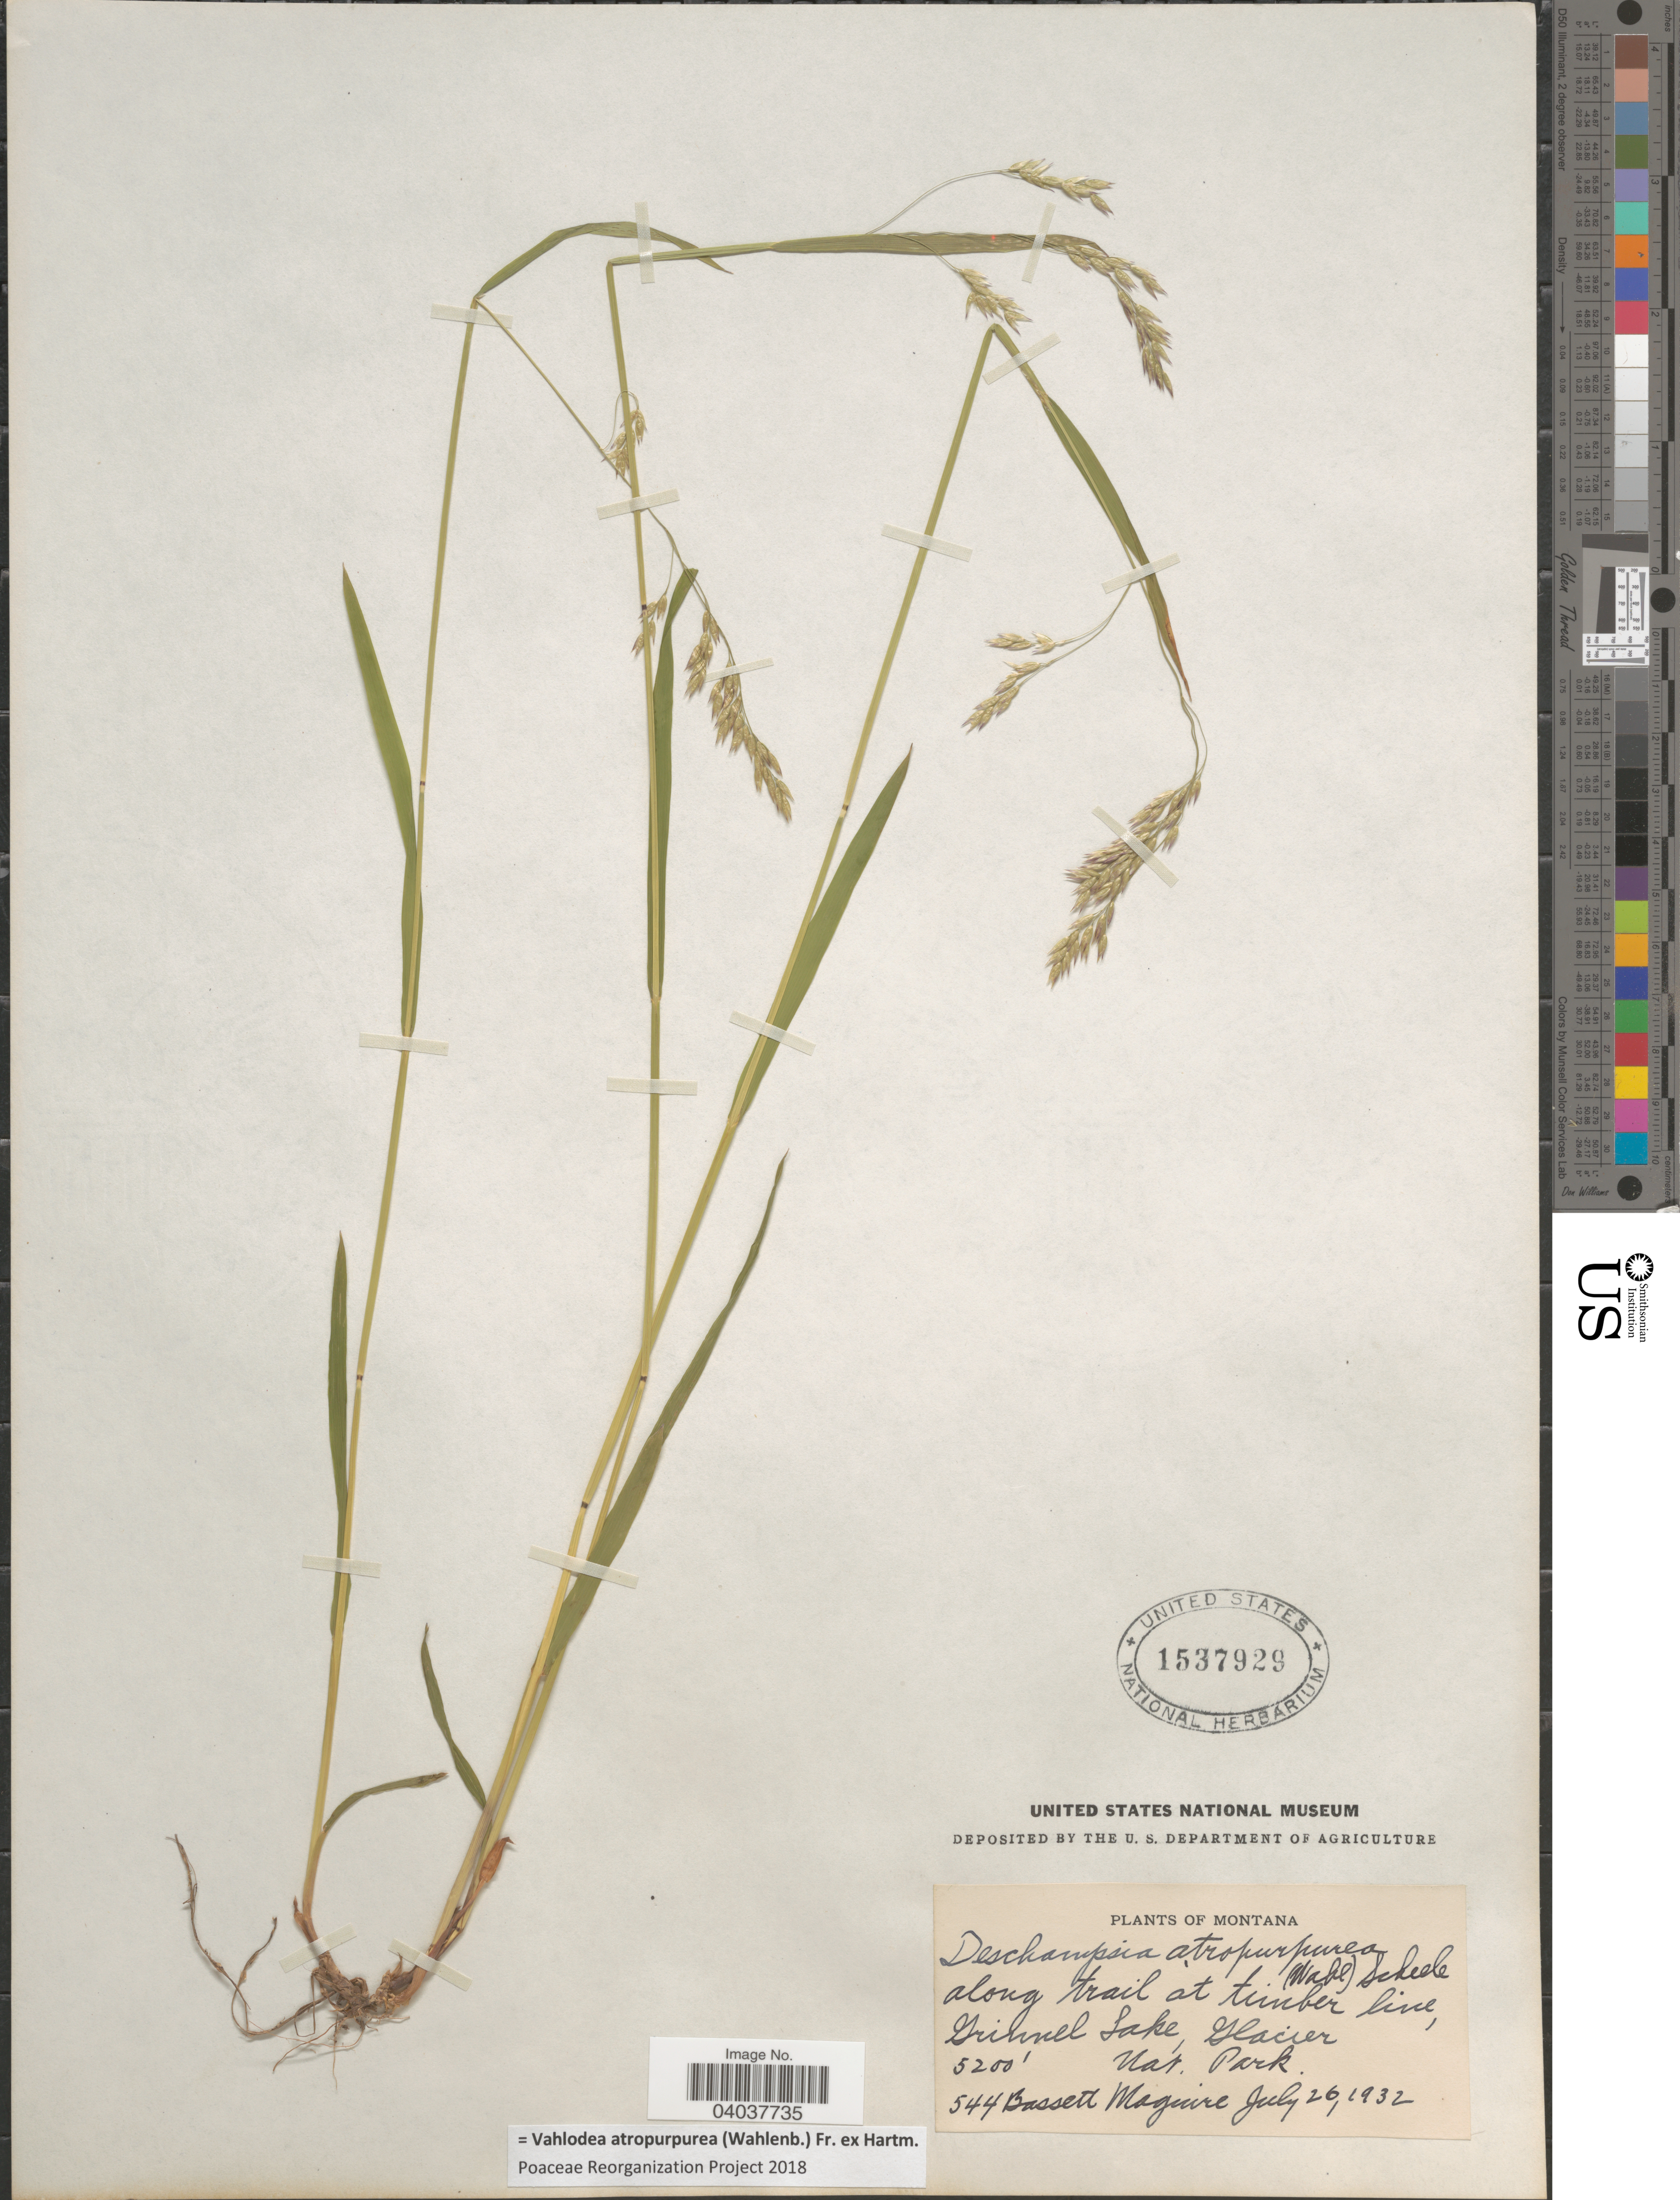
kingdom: Plantae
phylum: Tracheophyta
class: Liliopsida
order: Poales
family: Poaceae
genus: Vahlodea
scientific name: Vahlodea atropurpurea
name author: (Wahlenb.) Fr. ex Hartm.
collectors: B. Maguire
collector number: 544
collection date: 1932-07-26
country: United States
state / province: Montana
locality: Along trail at timber line, Grinnel Lake, Glacier Nat. Park.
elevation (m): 1585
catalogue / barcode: US 1537929